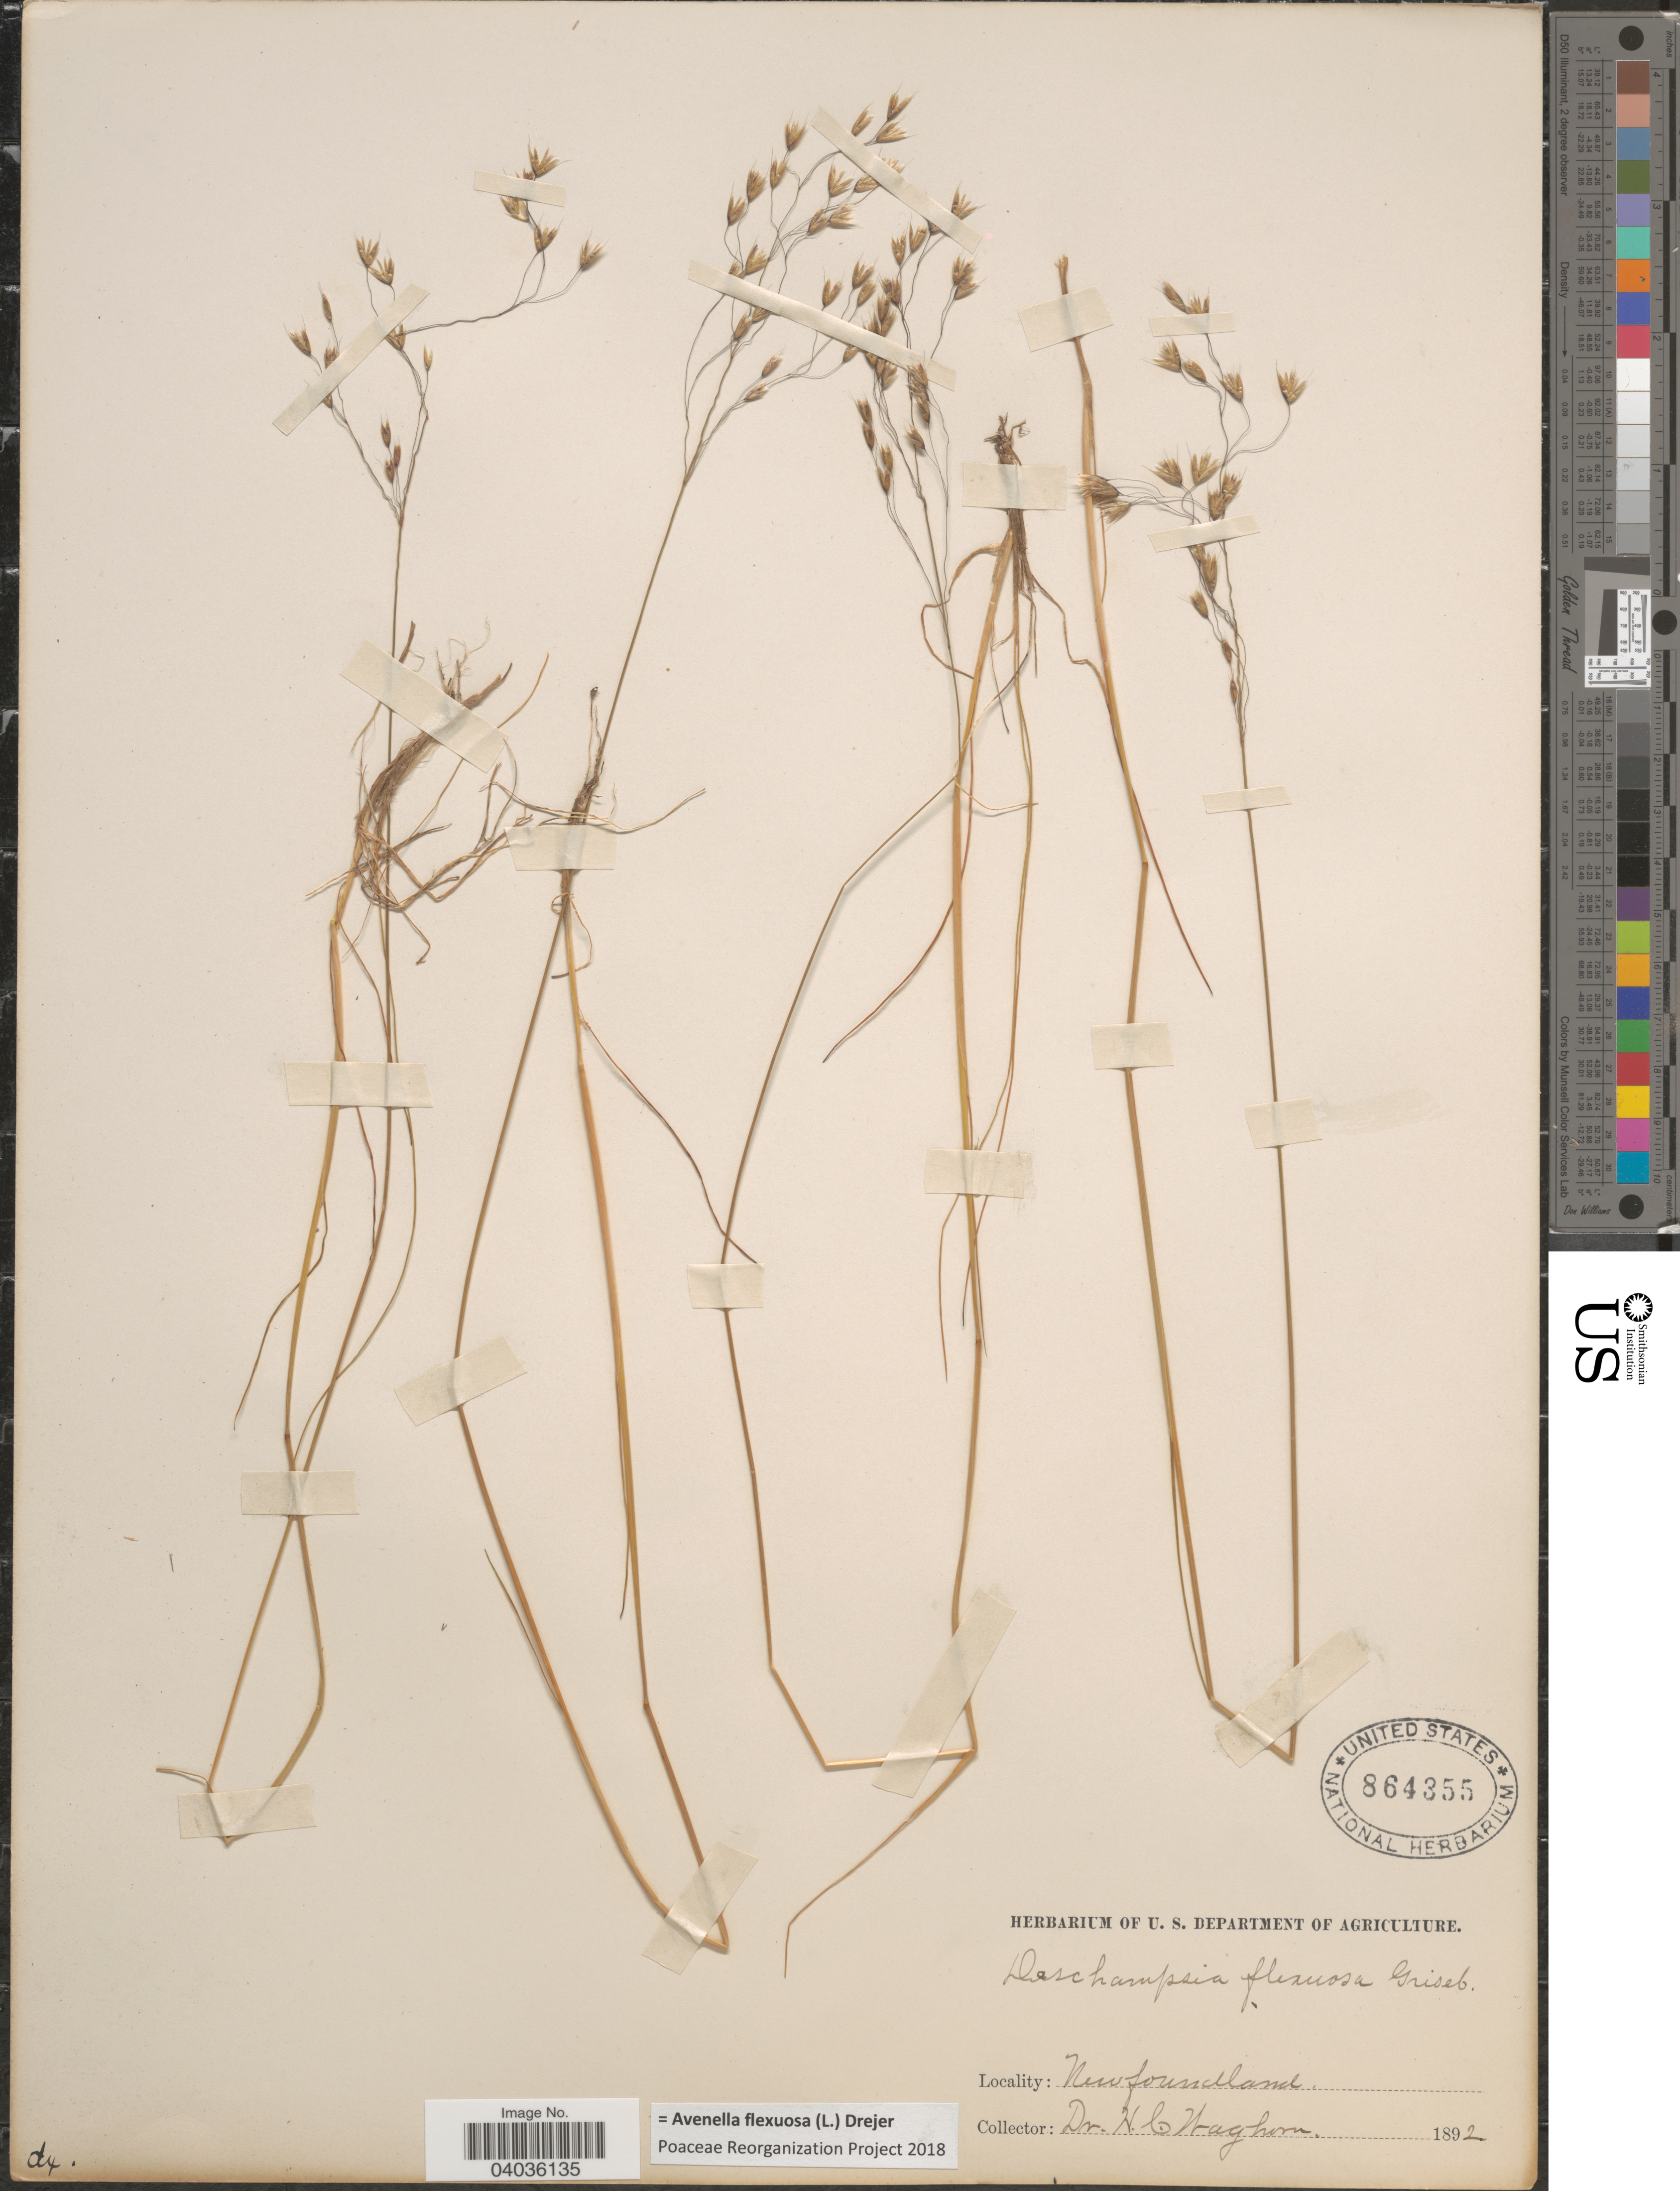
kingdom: Plantae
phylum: Tracheophyta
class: Liliopsida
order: Poales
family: Poaceae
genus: Avenella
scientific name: Avenella flexuosa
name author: (L.) Drejer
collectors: H. Waghorn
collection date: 1892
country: Canada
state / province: Newfoundland and Labrador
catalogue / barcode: US 864355